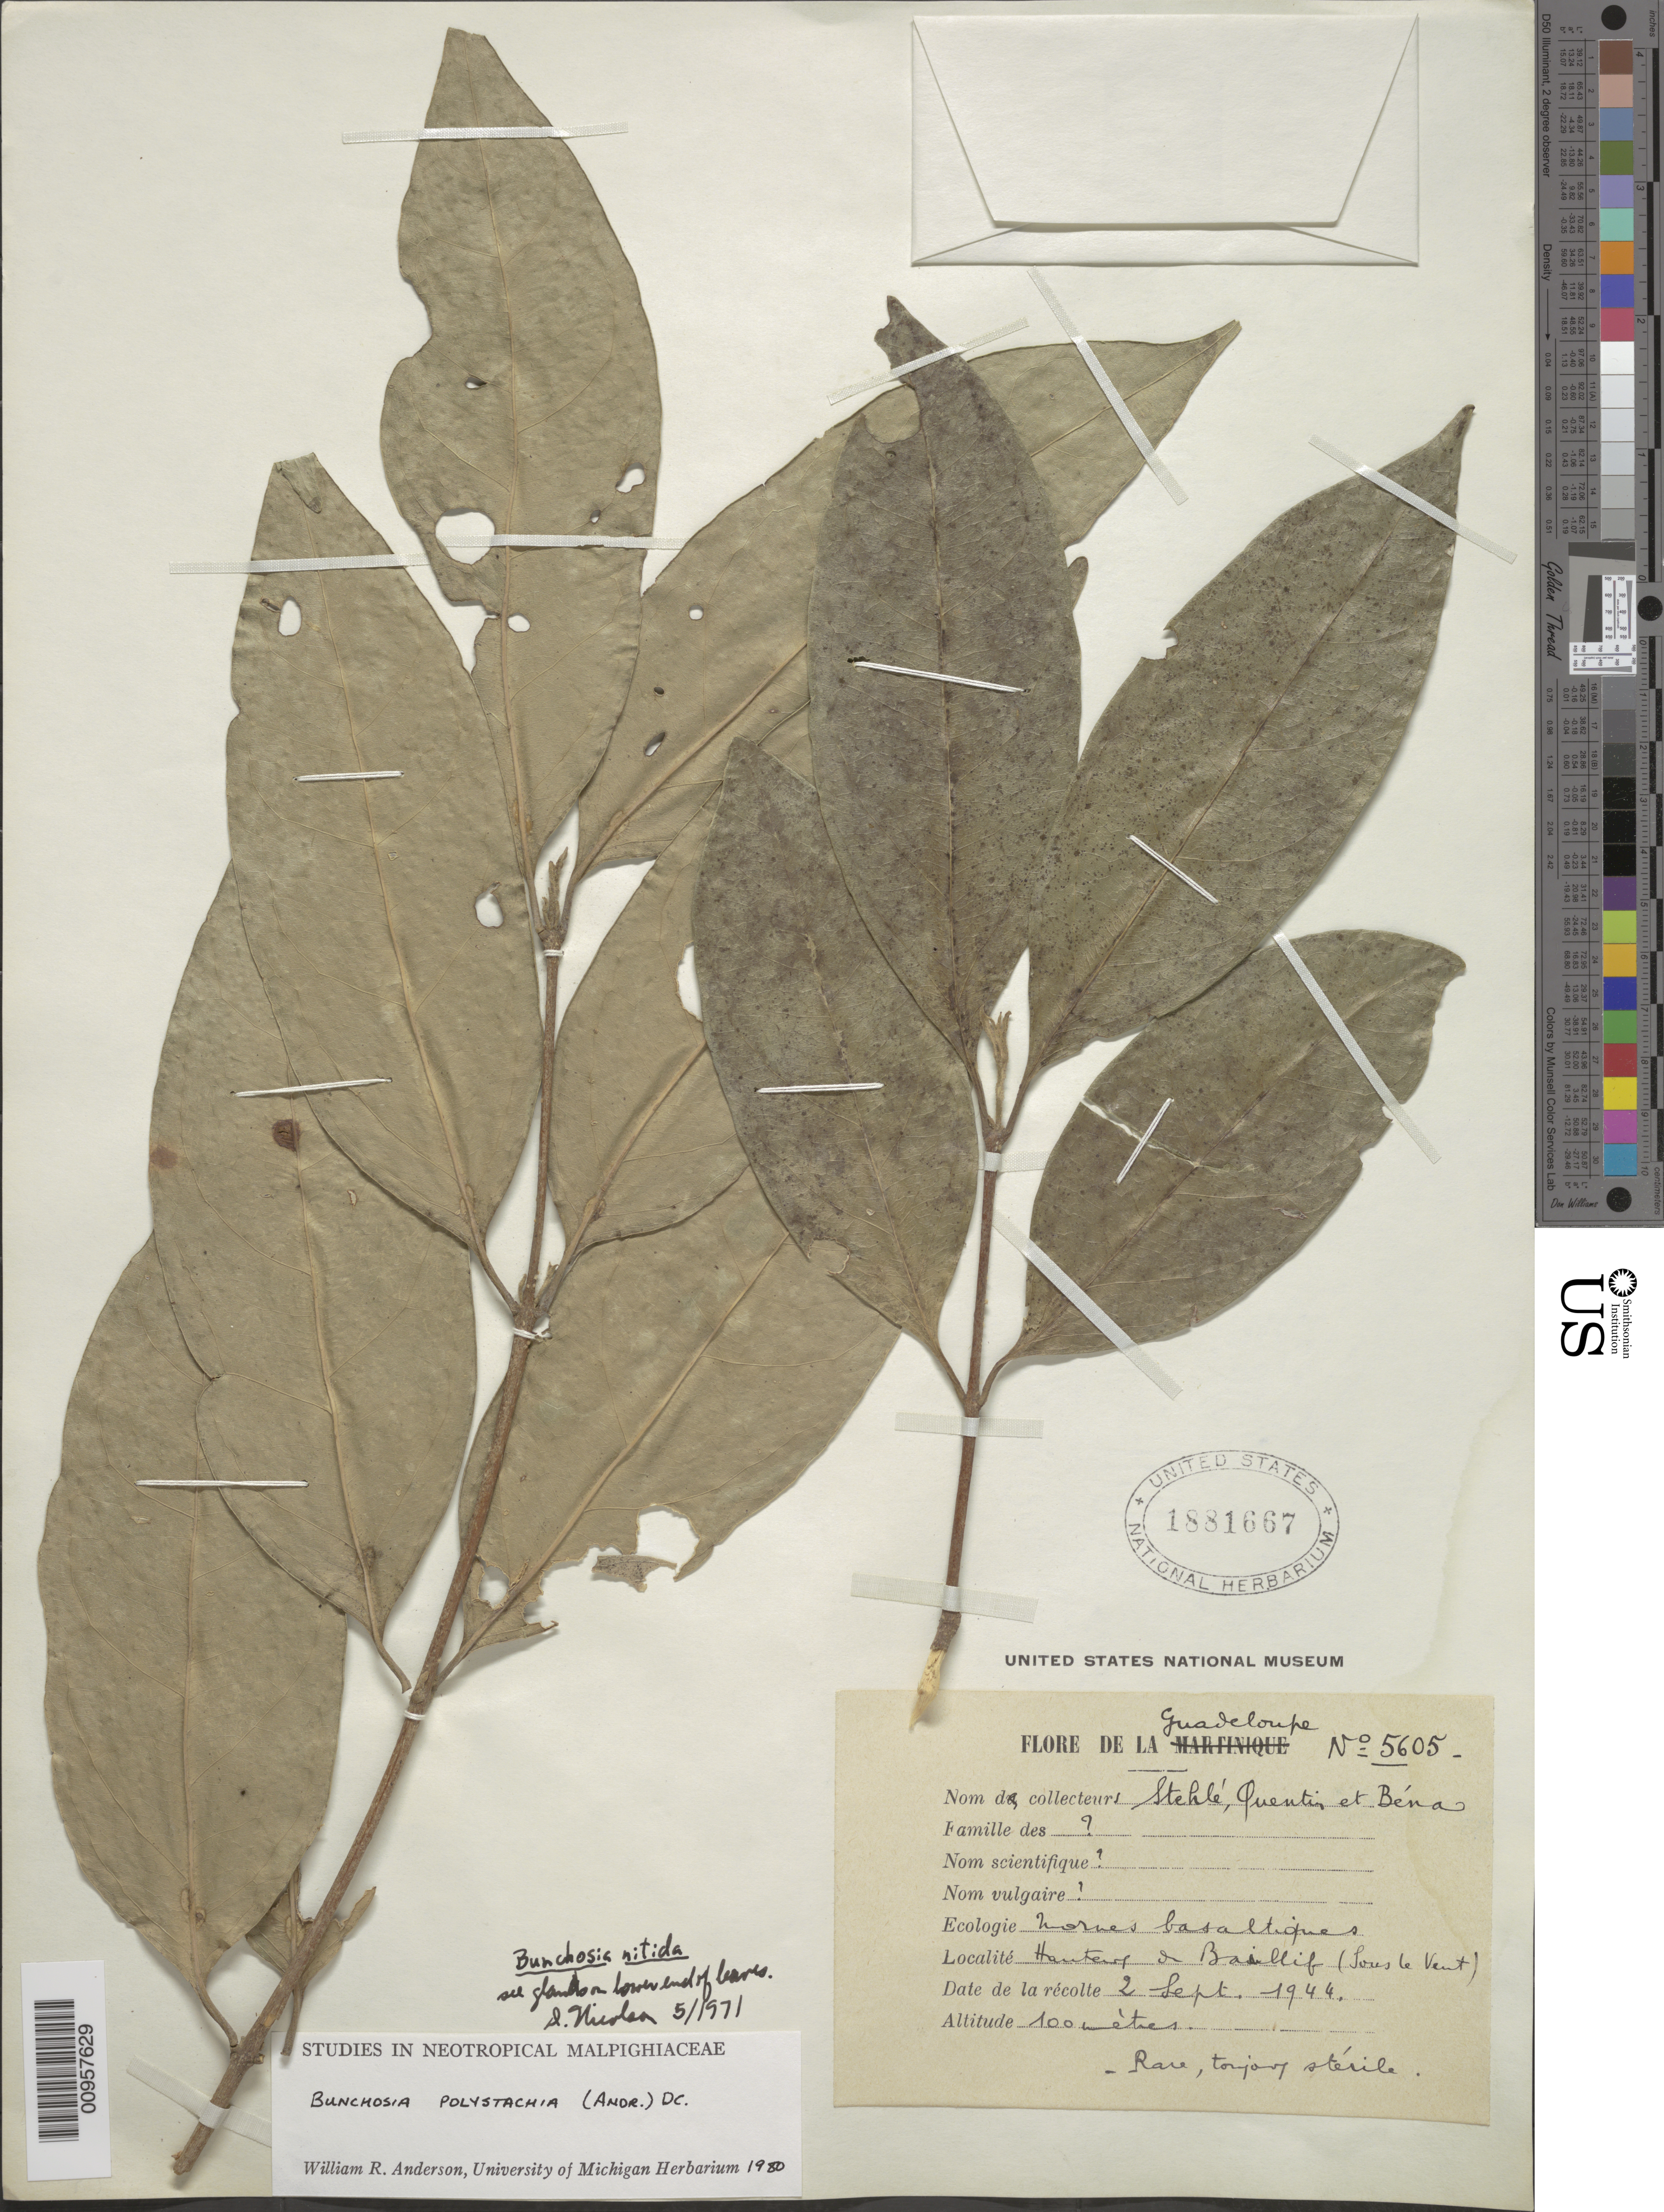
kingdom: Plantae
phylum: Tracheophyta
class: Magnoliopsida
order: Malpighiales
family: Malpighiaceae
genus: Bunchosia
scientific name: Bunchosia polystachya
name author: (Andrews) DC.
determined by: Anderson, W. R., (MICH), University of Michigan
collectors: H. Stehlé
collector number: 5605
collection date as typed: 02 Sep 1944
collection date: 1944-09-02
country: Guadeloupe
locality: Hauteurs de Baillif (Sous le Vent)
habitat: Mornes basaltiques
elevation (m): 100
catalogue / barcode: US 1881667